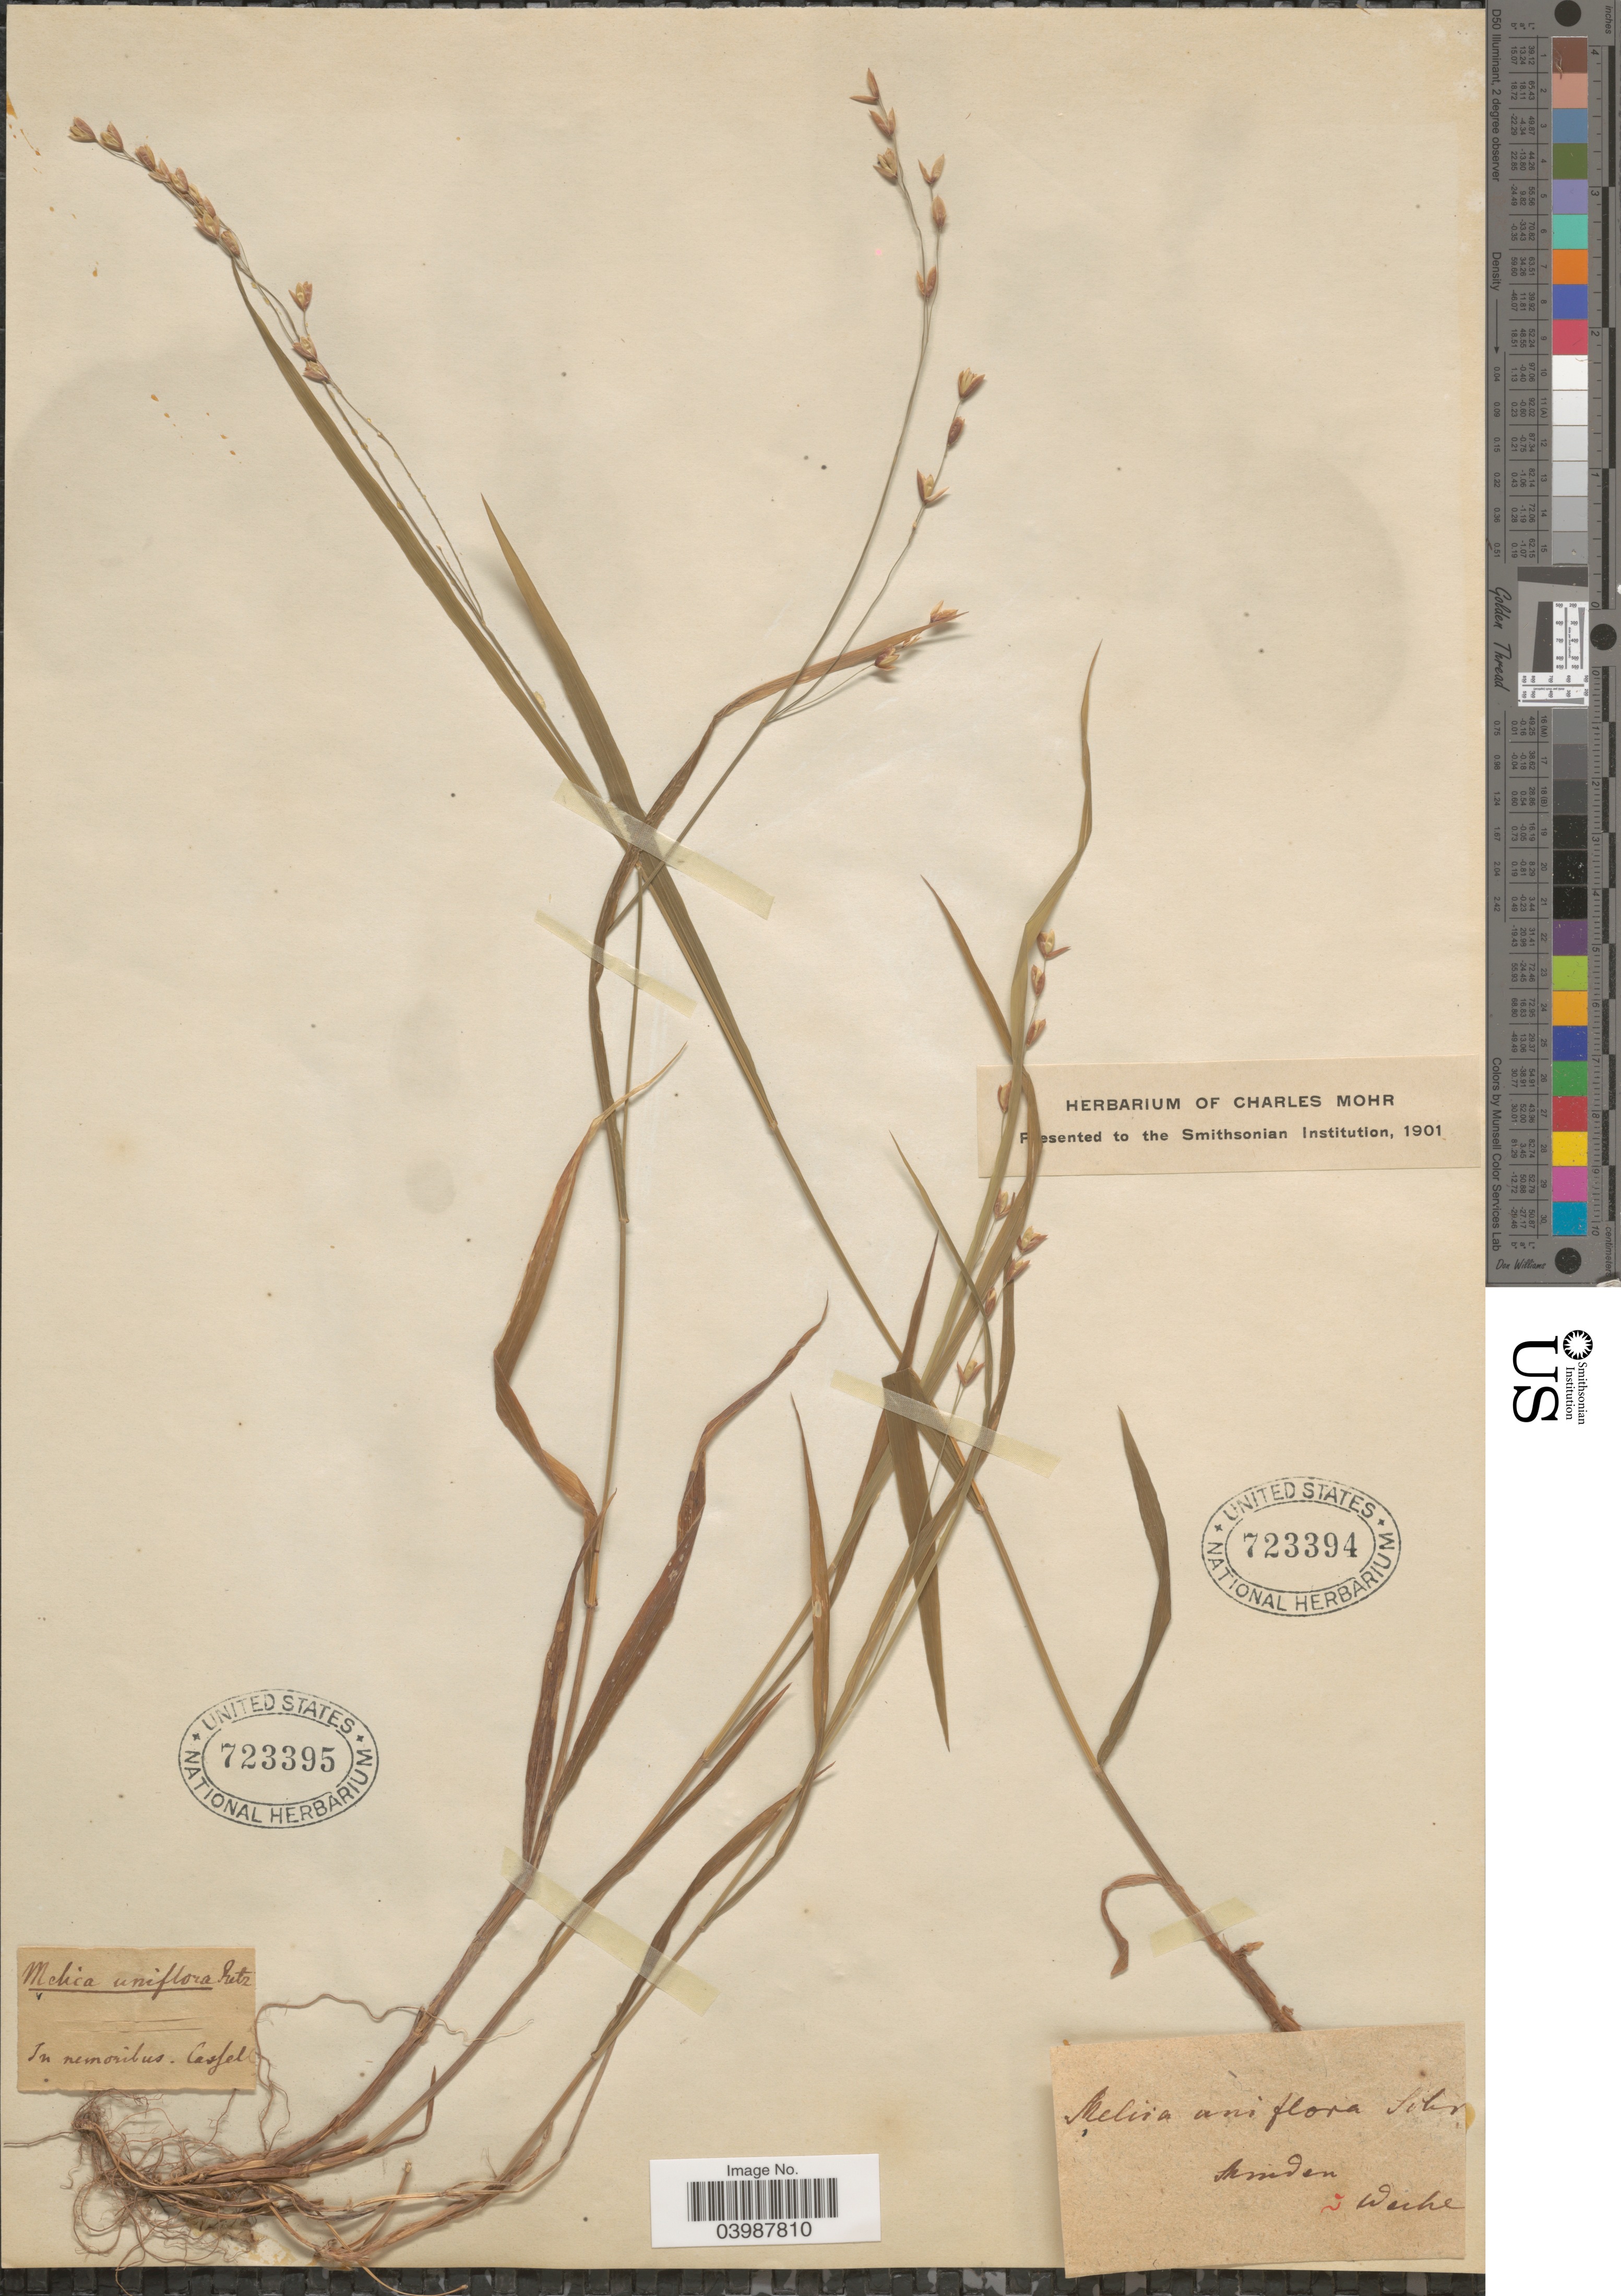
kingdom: Plantae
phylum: Tracheophyta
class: Liliopsida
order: Poales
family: Poaceae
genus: Melica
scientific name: Melica uniflora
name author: Retz.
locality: In nemoribus Casfel.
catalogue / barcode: US 723395-2